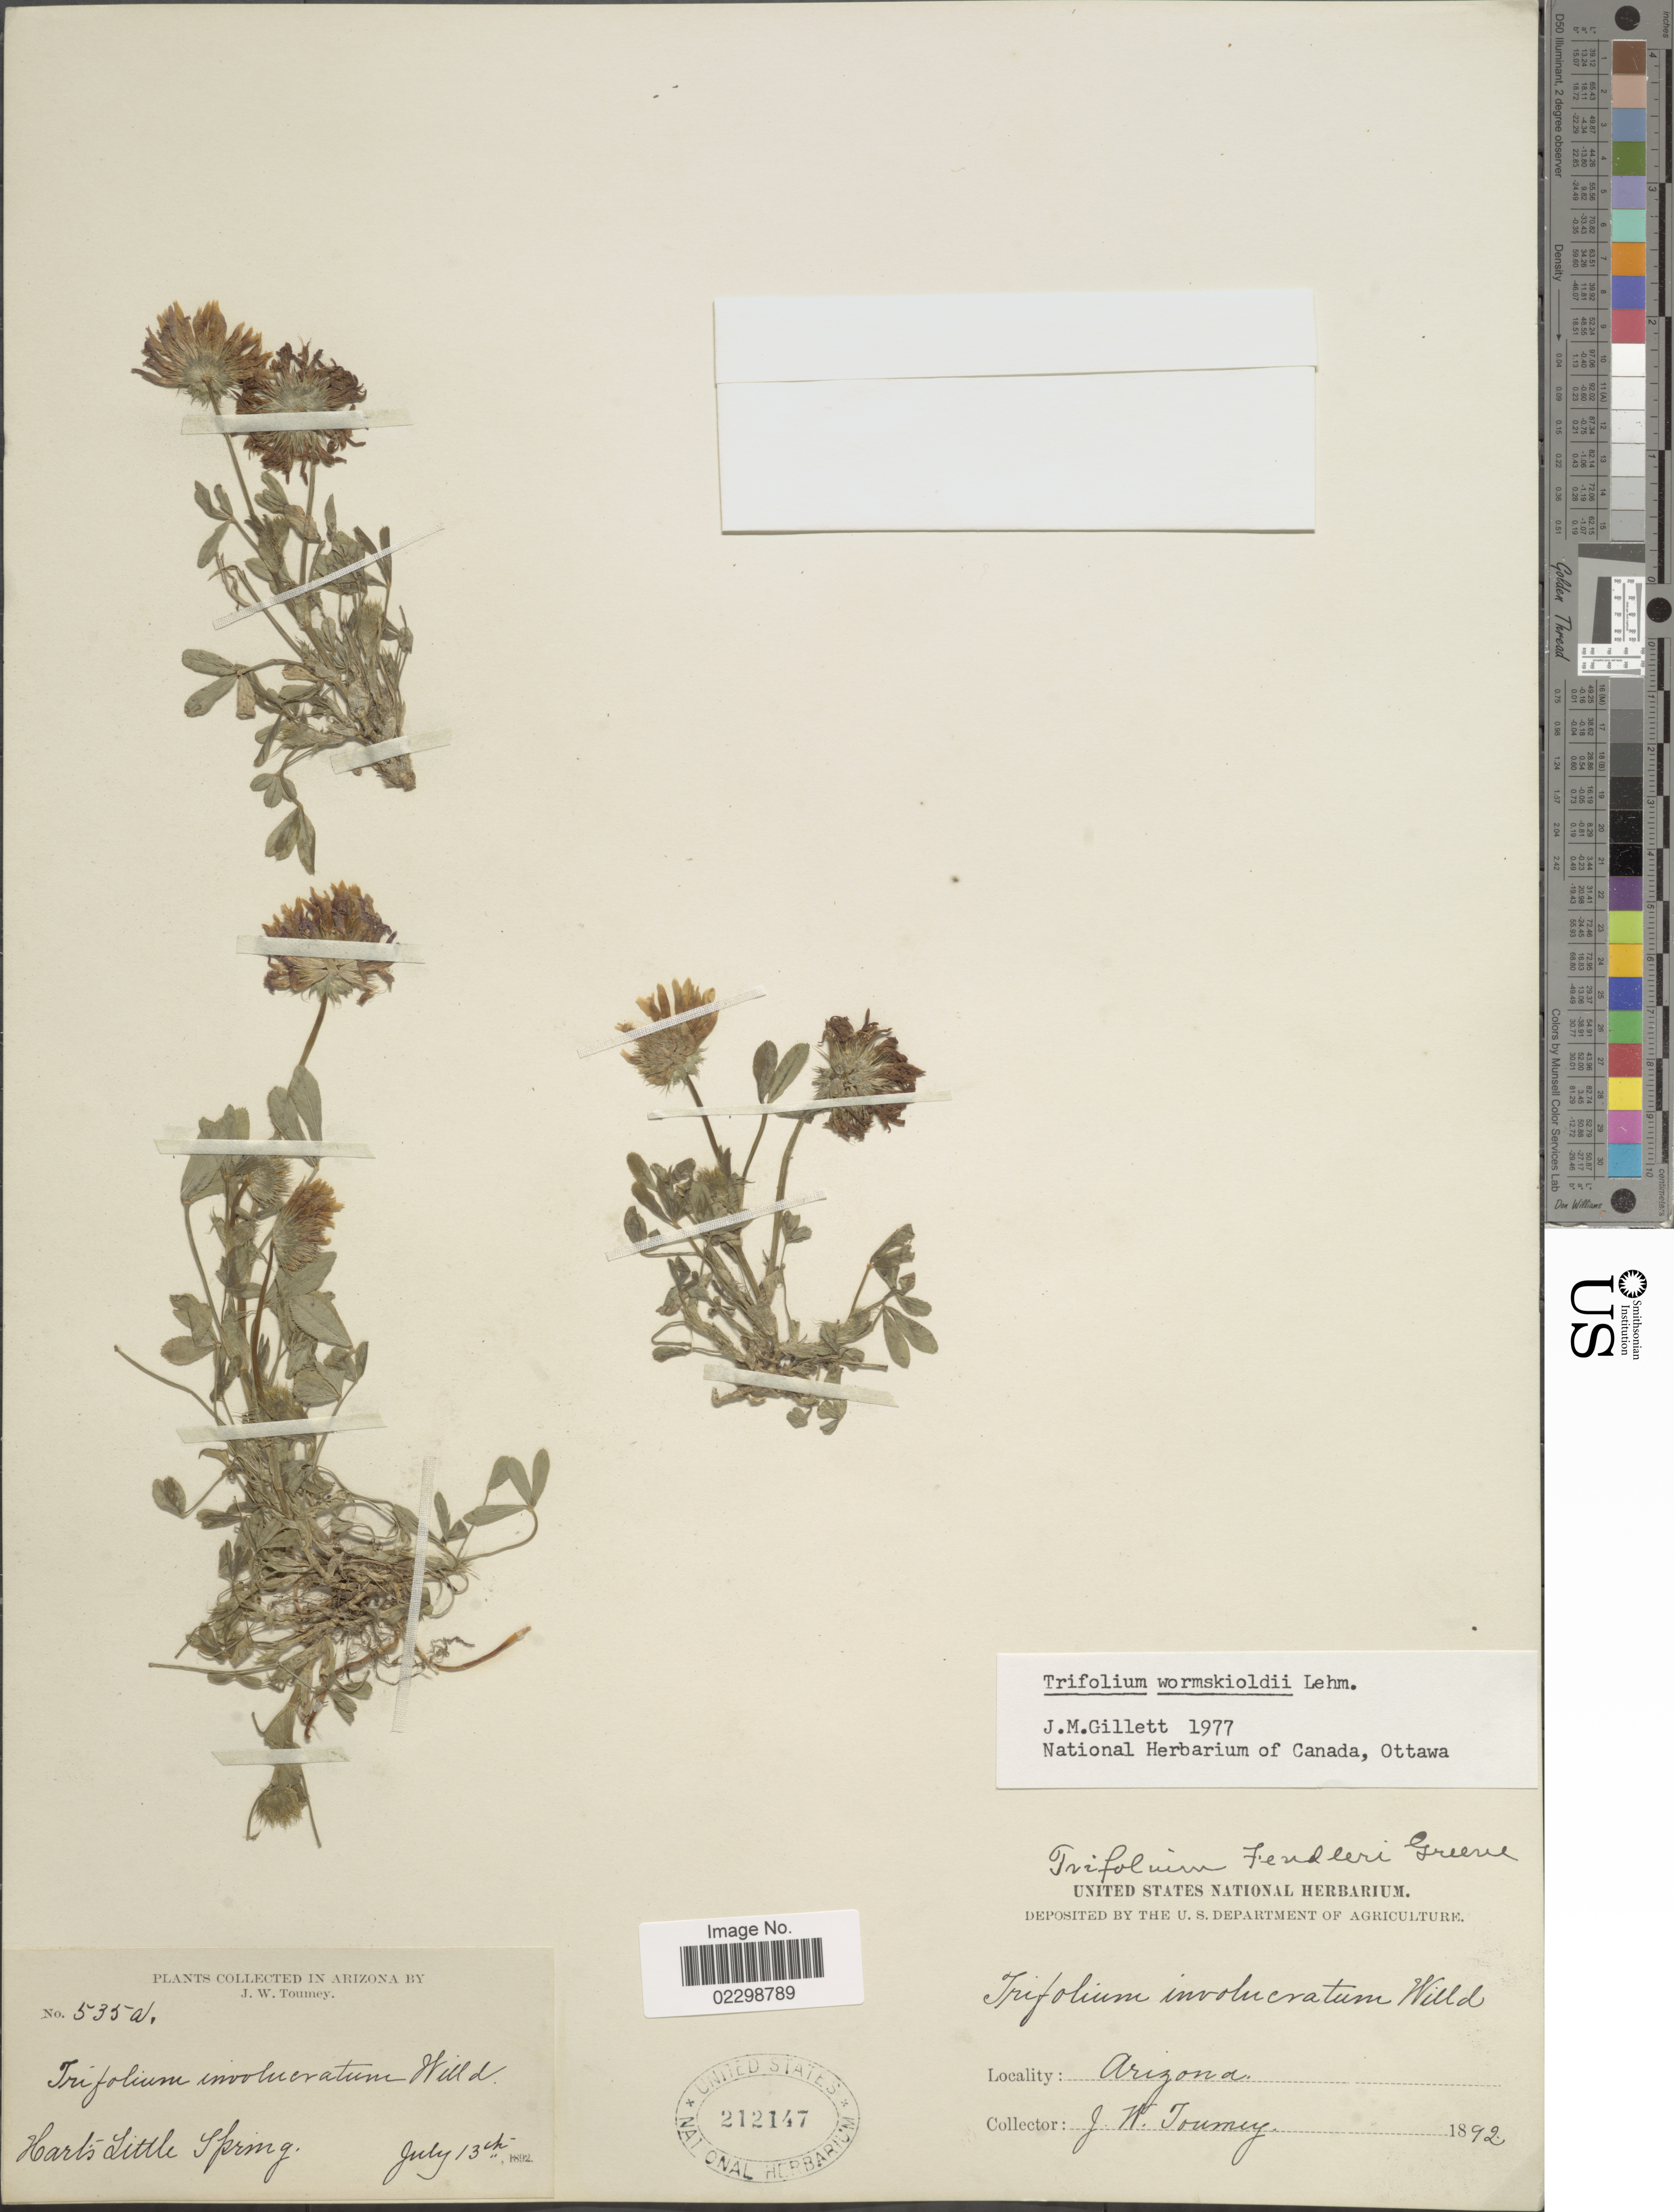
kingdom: Plantae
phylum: Tracheophyta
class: Magnoliopsida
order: Fabales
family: Fabaceae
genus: Trifolium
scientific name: Trifolium wormskioldii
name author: Lehm.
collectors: J. W. Toumey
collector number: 535a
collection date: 1892-07-13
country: United States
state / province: Arizona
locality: Harts Little Spring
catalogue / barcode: US 212147